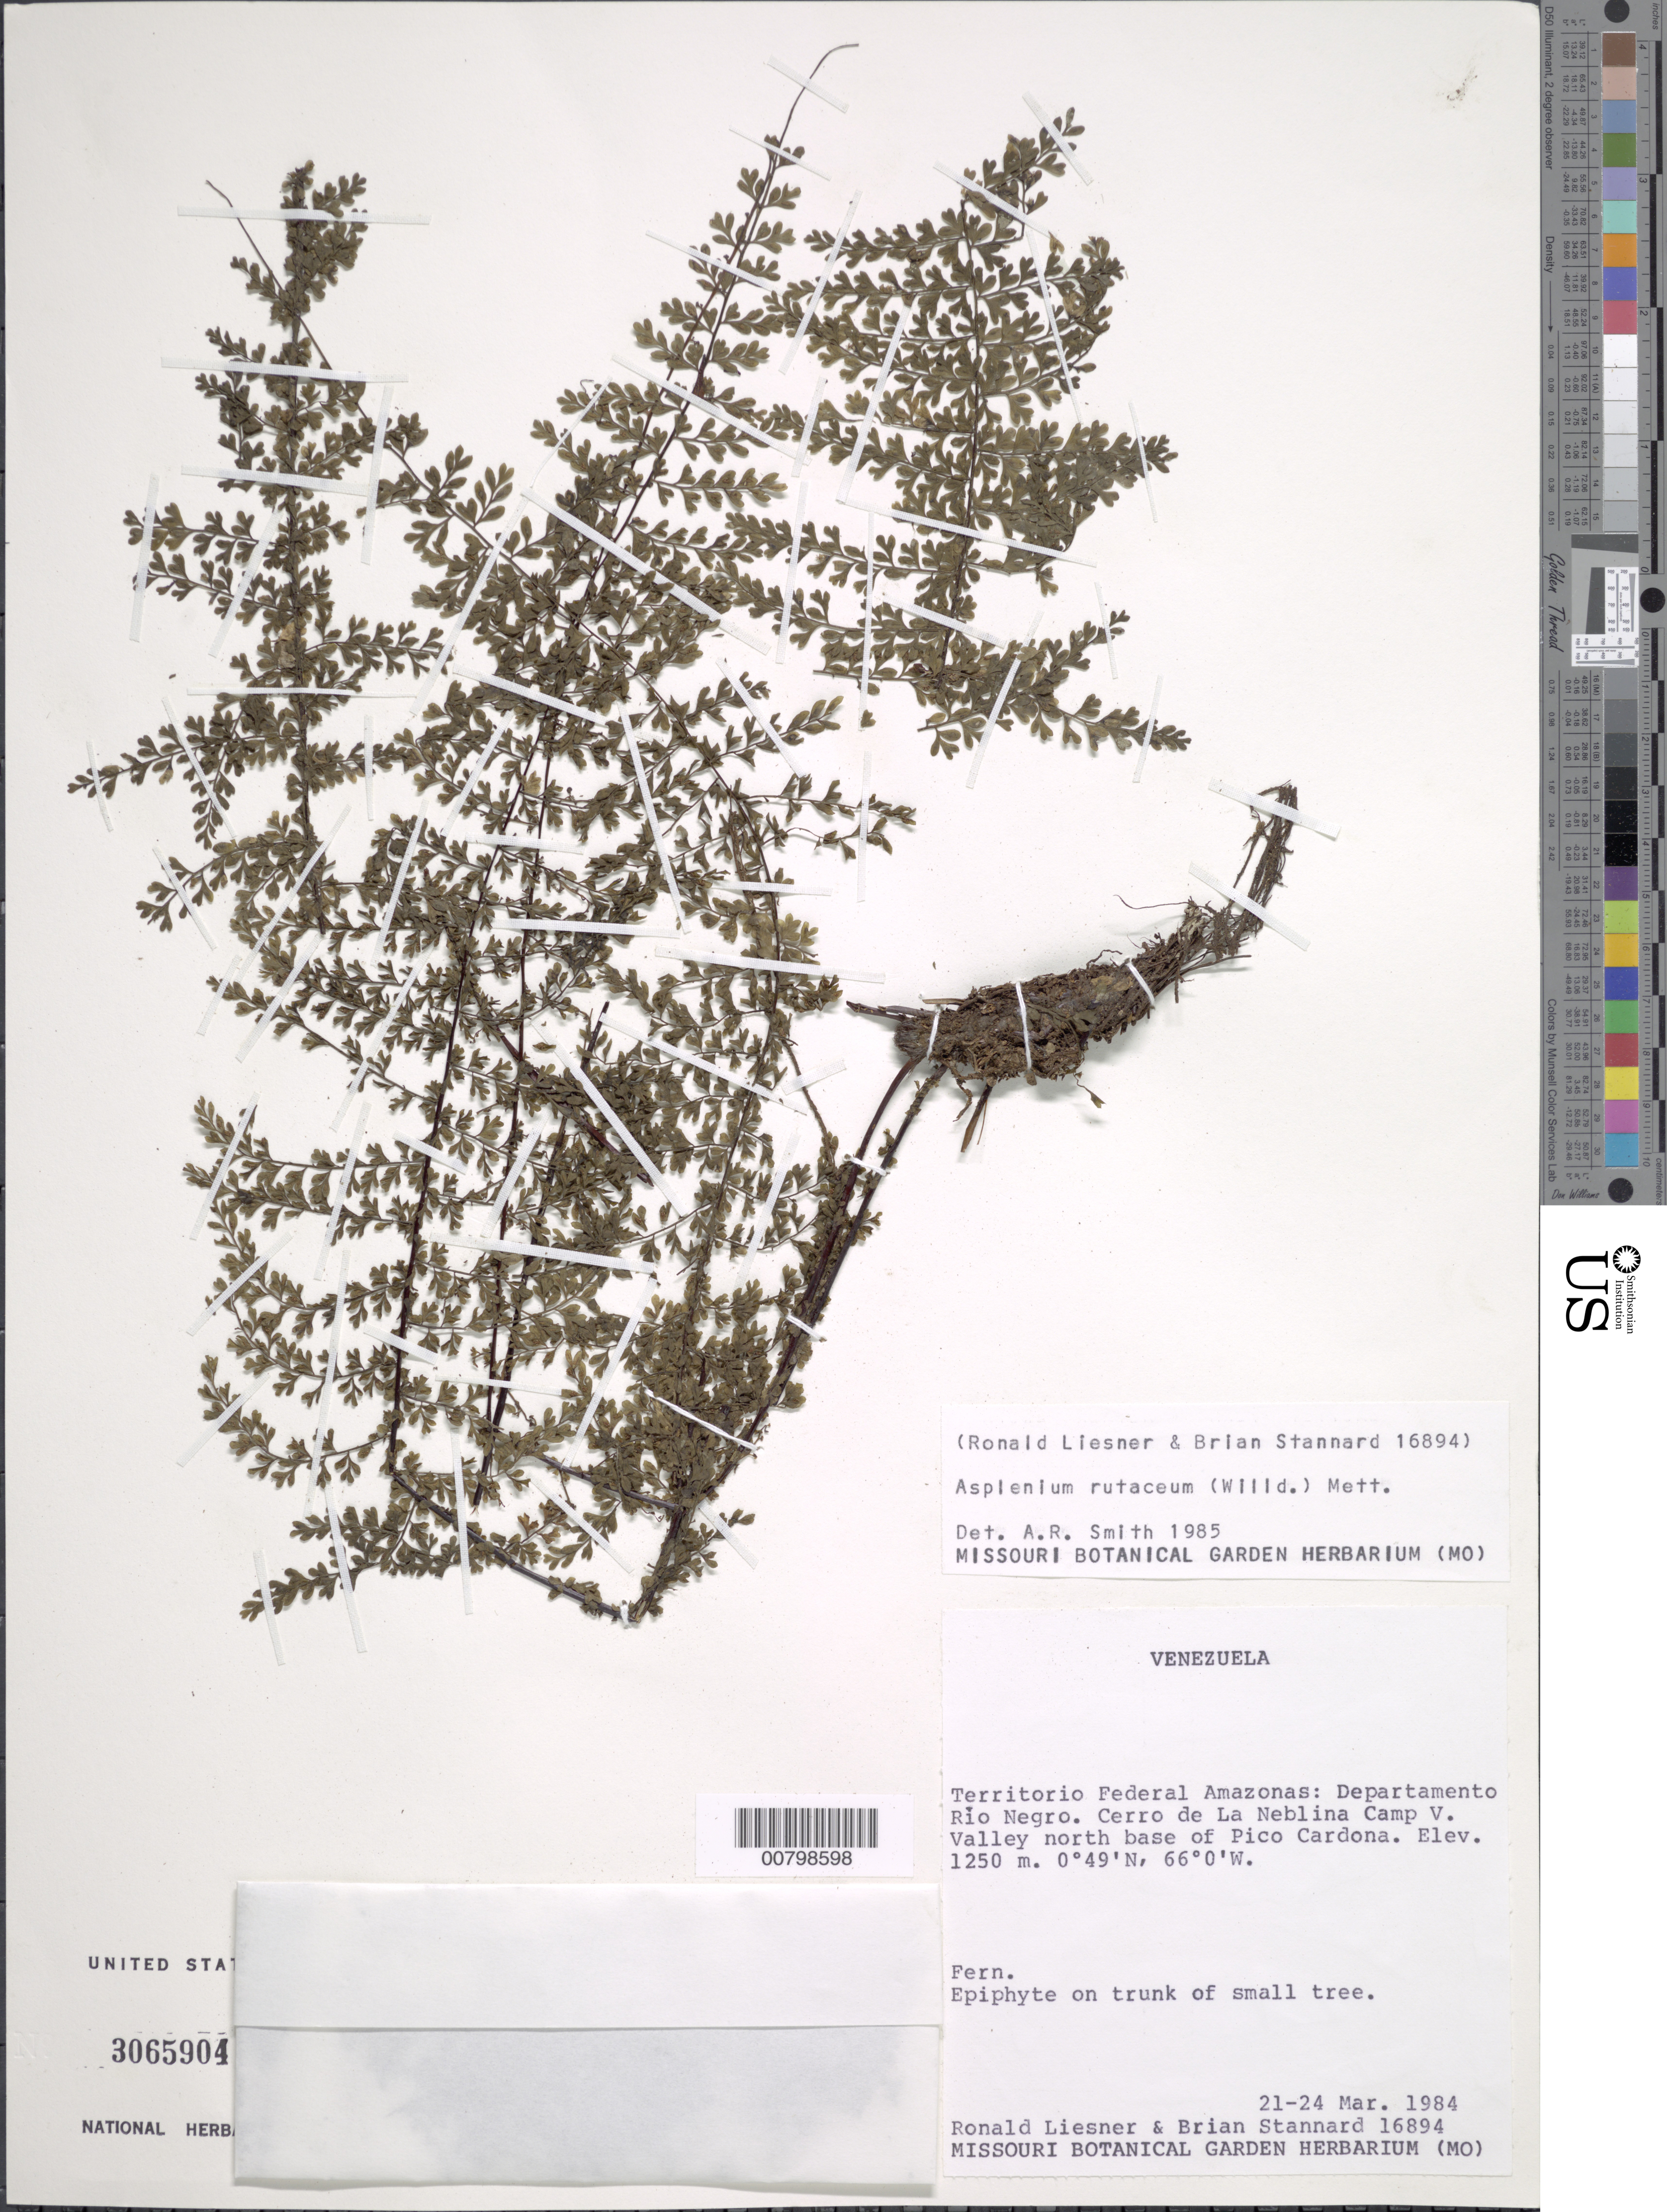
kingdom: Plantae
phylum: Tracheophyta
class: Polypodiopsida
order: Polypodiales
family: Aspleniaceae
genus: Asplenium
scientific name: Asplenium rutaceum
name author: (Willd.) Mett.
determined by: Smith, Alan R., (UC)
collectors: R. L. Liesner & B. L. Stannard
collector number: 16894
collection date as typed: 21-Mar-84 to 24-Mar-84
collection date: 1984-03-21/1984-03-24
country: Venezuela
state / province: Amazonas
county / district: Río Negro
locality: Cerro de La Neblina Base Camp V, north base of Pico Cardona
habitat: Valley; on trunk of small tree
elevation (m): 1250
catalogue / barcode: US 3065904